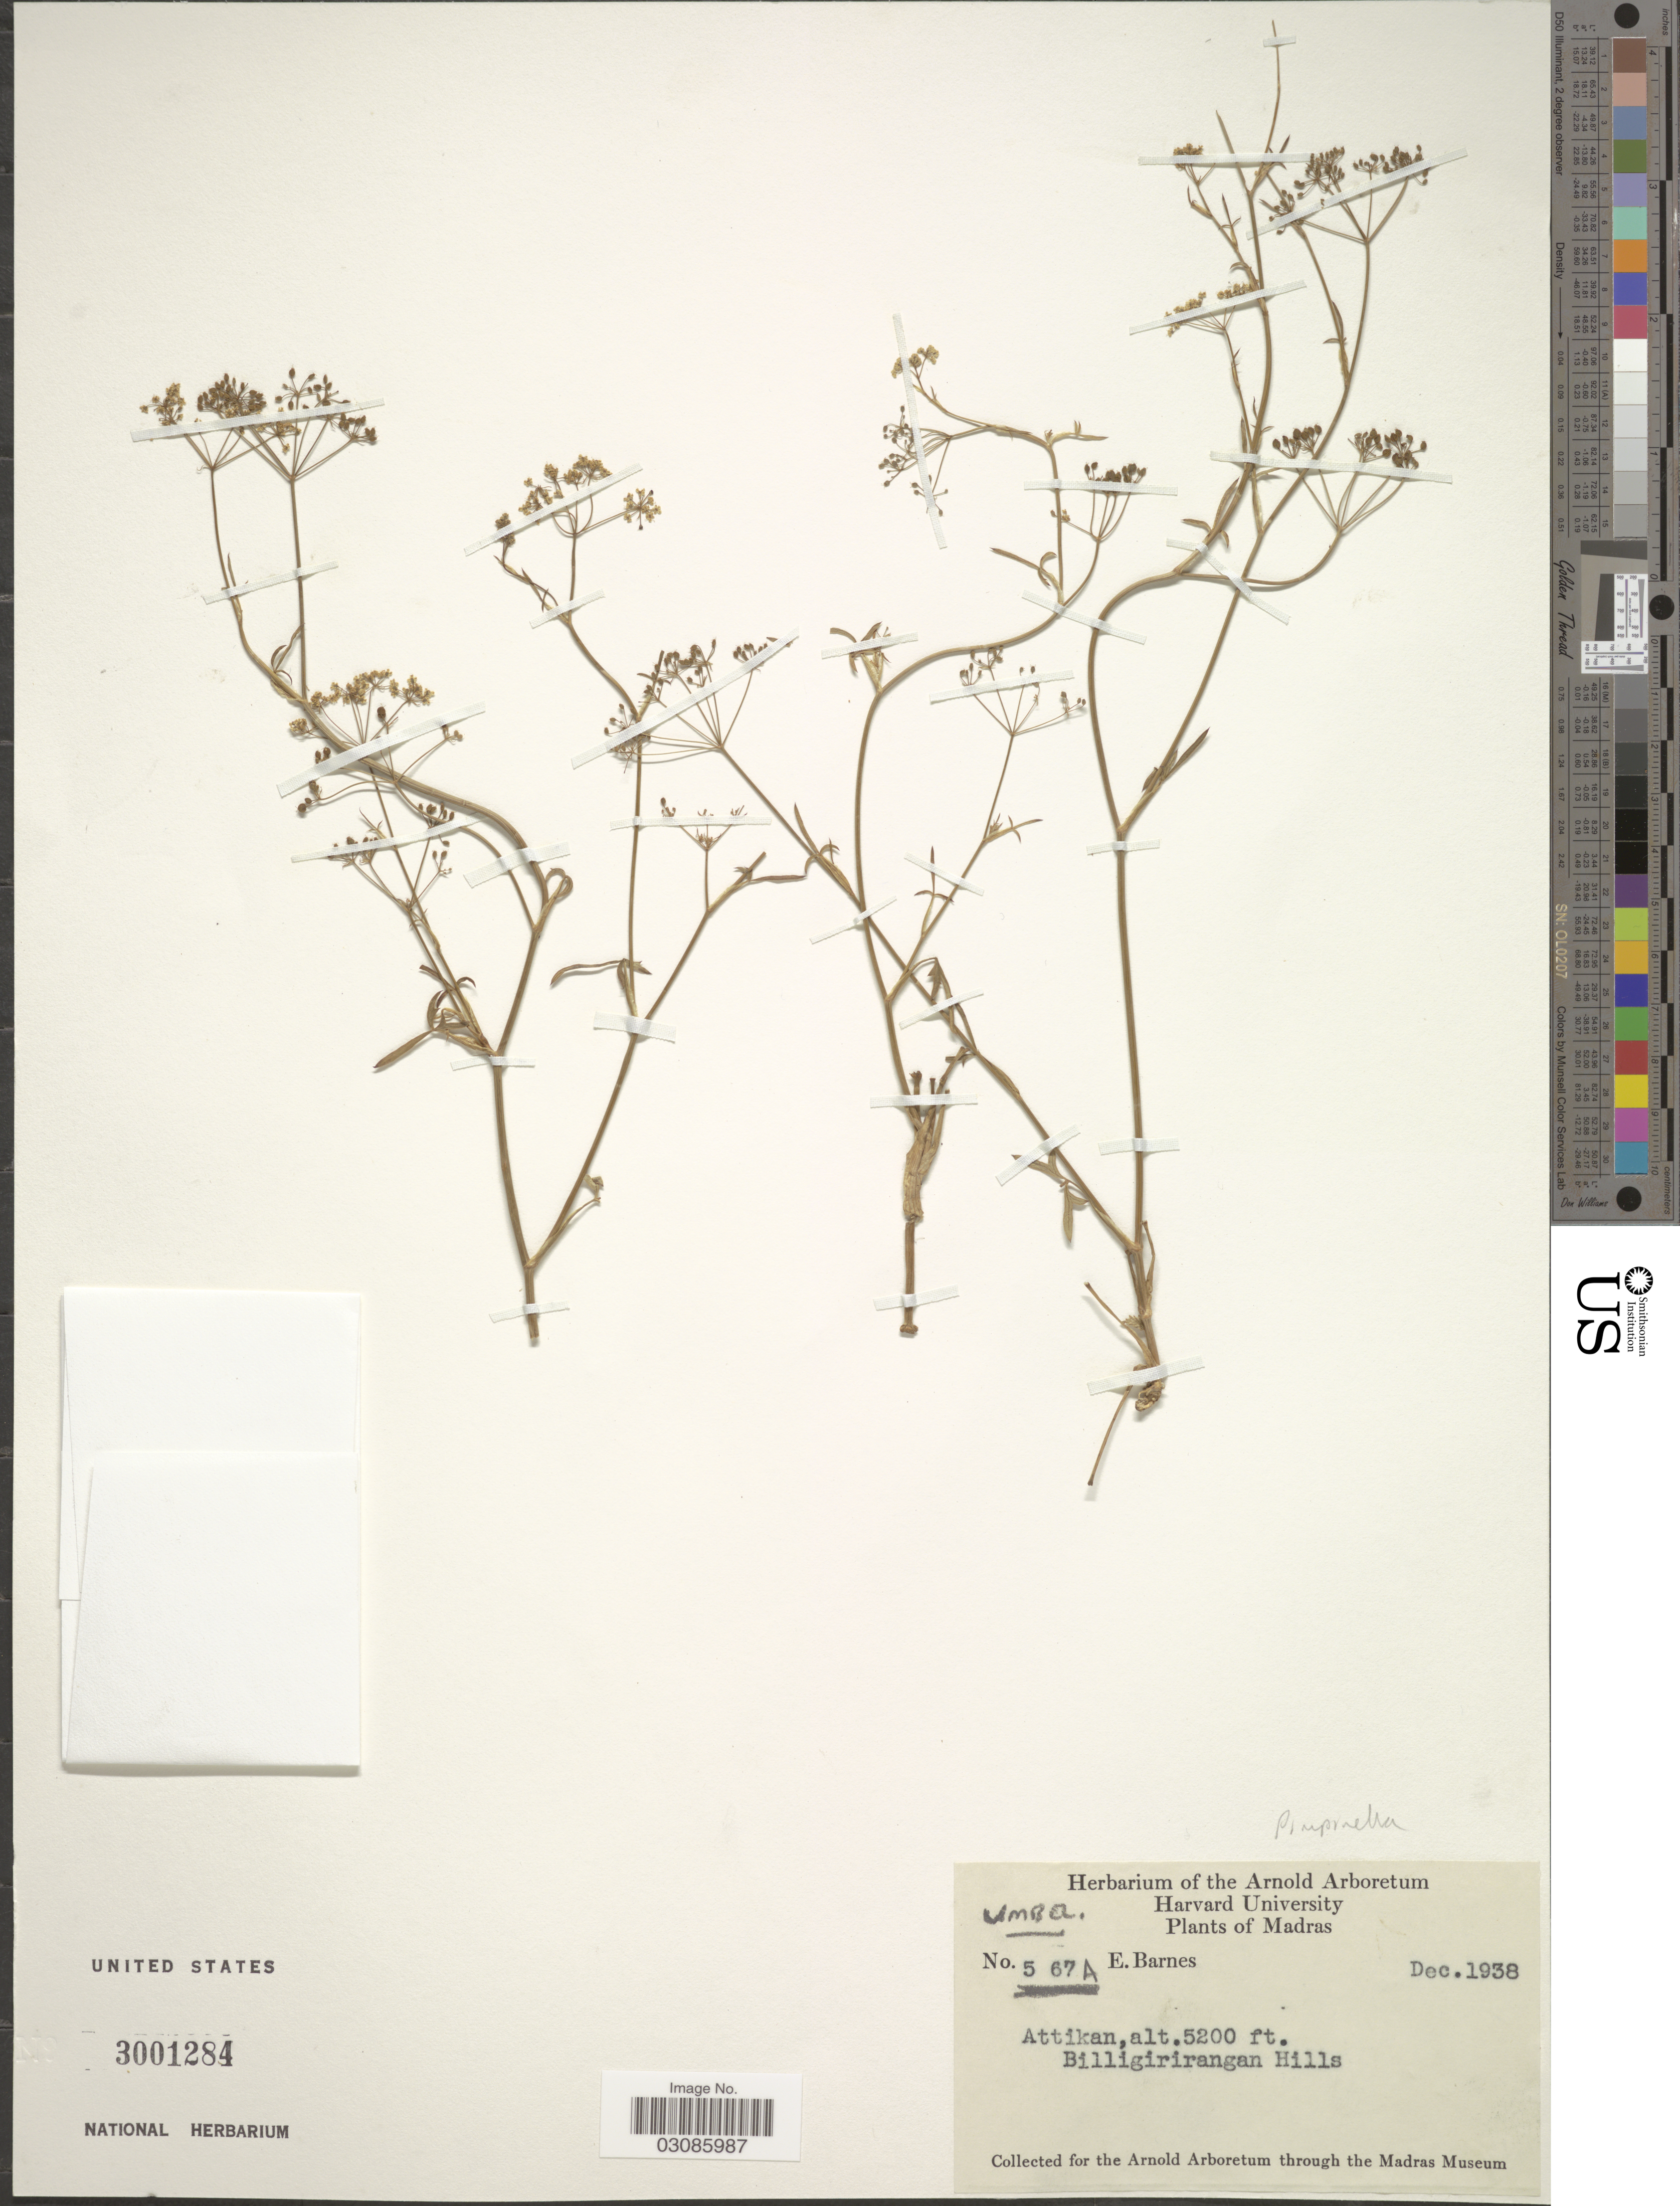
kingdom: Plantae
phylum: Tracheophyta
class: Magnoliopsida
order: Apiales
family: Apiaceae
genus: Pimpinella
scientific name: Pimpinella sp.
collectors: E. Barnes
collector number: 567A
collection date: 1938-12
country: India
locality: Madras, Attikan, Billigirirangan Hills.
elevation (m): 1585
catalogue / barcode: US 3001284